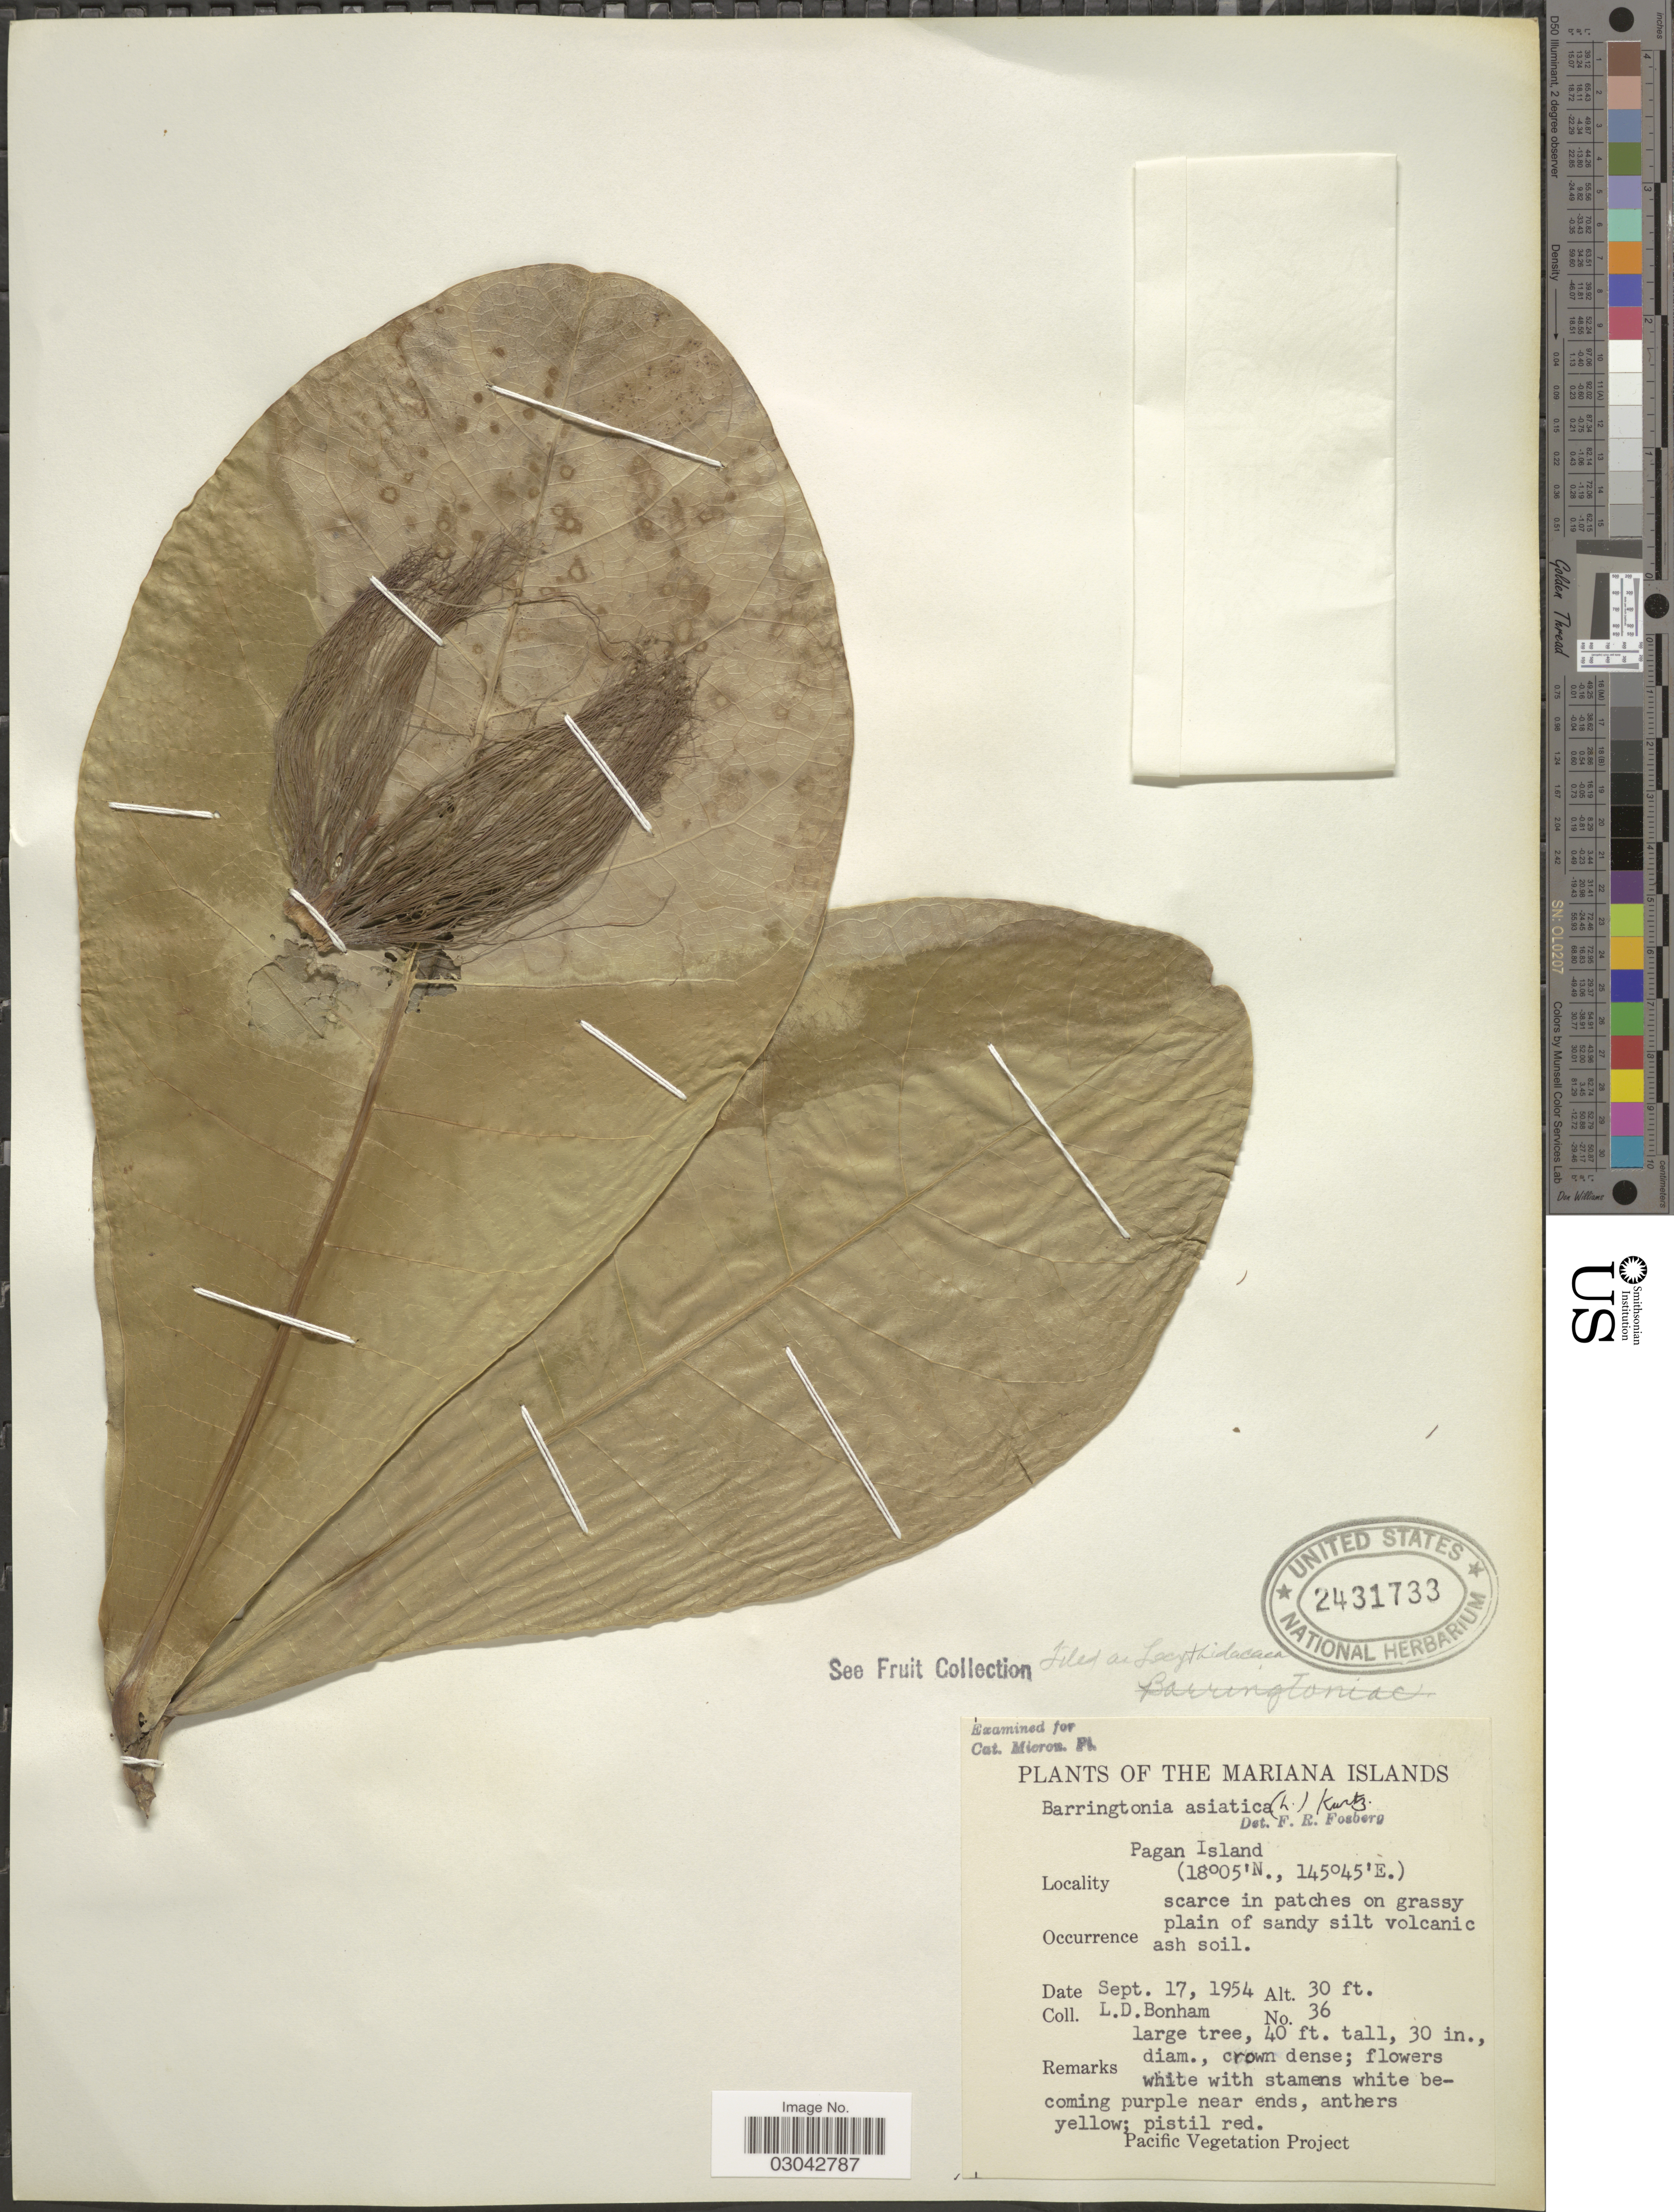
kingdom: Plantae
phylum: Tracheophyta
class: Magnoliopsida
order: Ericales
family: Lecythidaceae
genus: Barringtonia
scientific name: Barringtonia asiatica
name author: (L.) Kurz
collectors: L. D. Bonham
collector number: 36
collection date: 1954-09-17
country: Northern Mariana Islands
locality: Mariana Islands. Pagan Island.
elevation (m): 9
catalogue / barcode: US 2431733